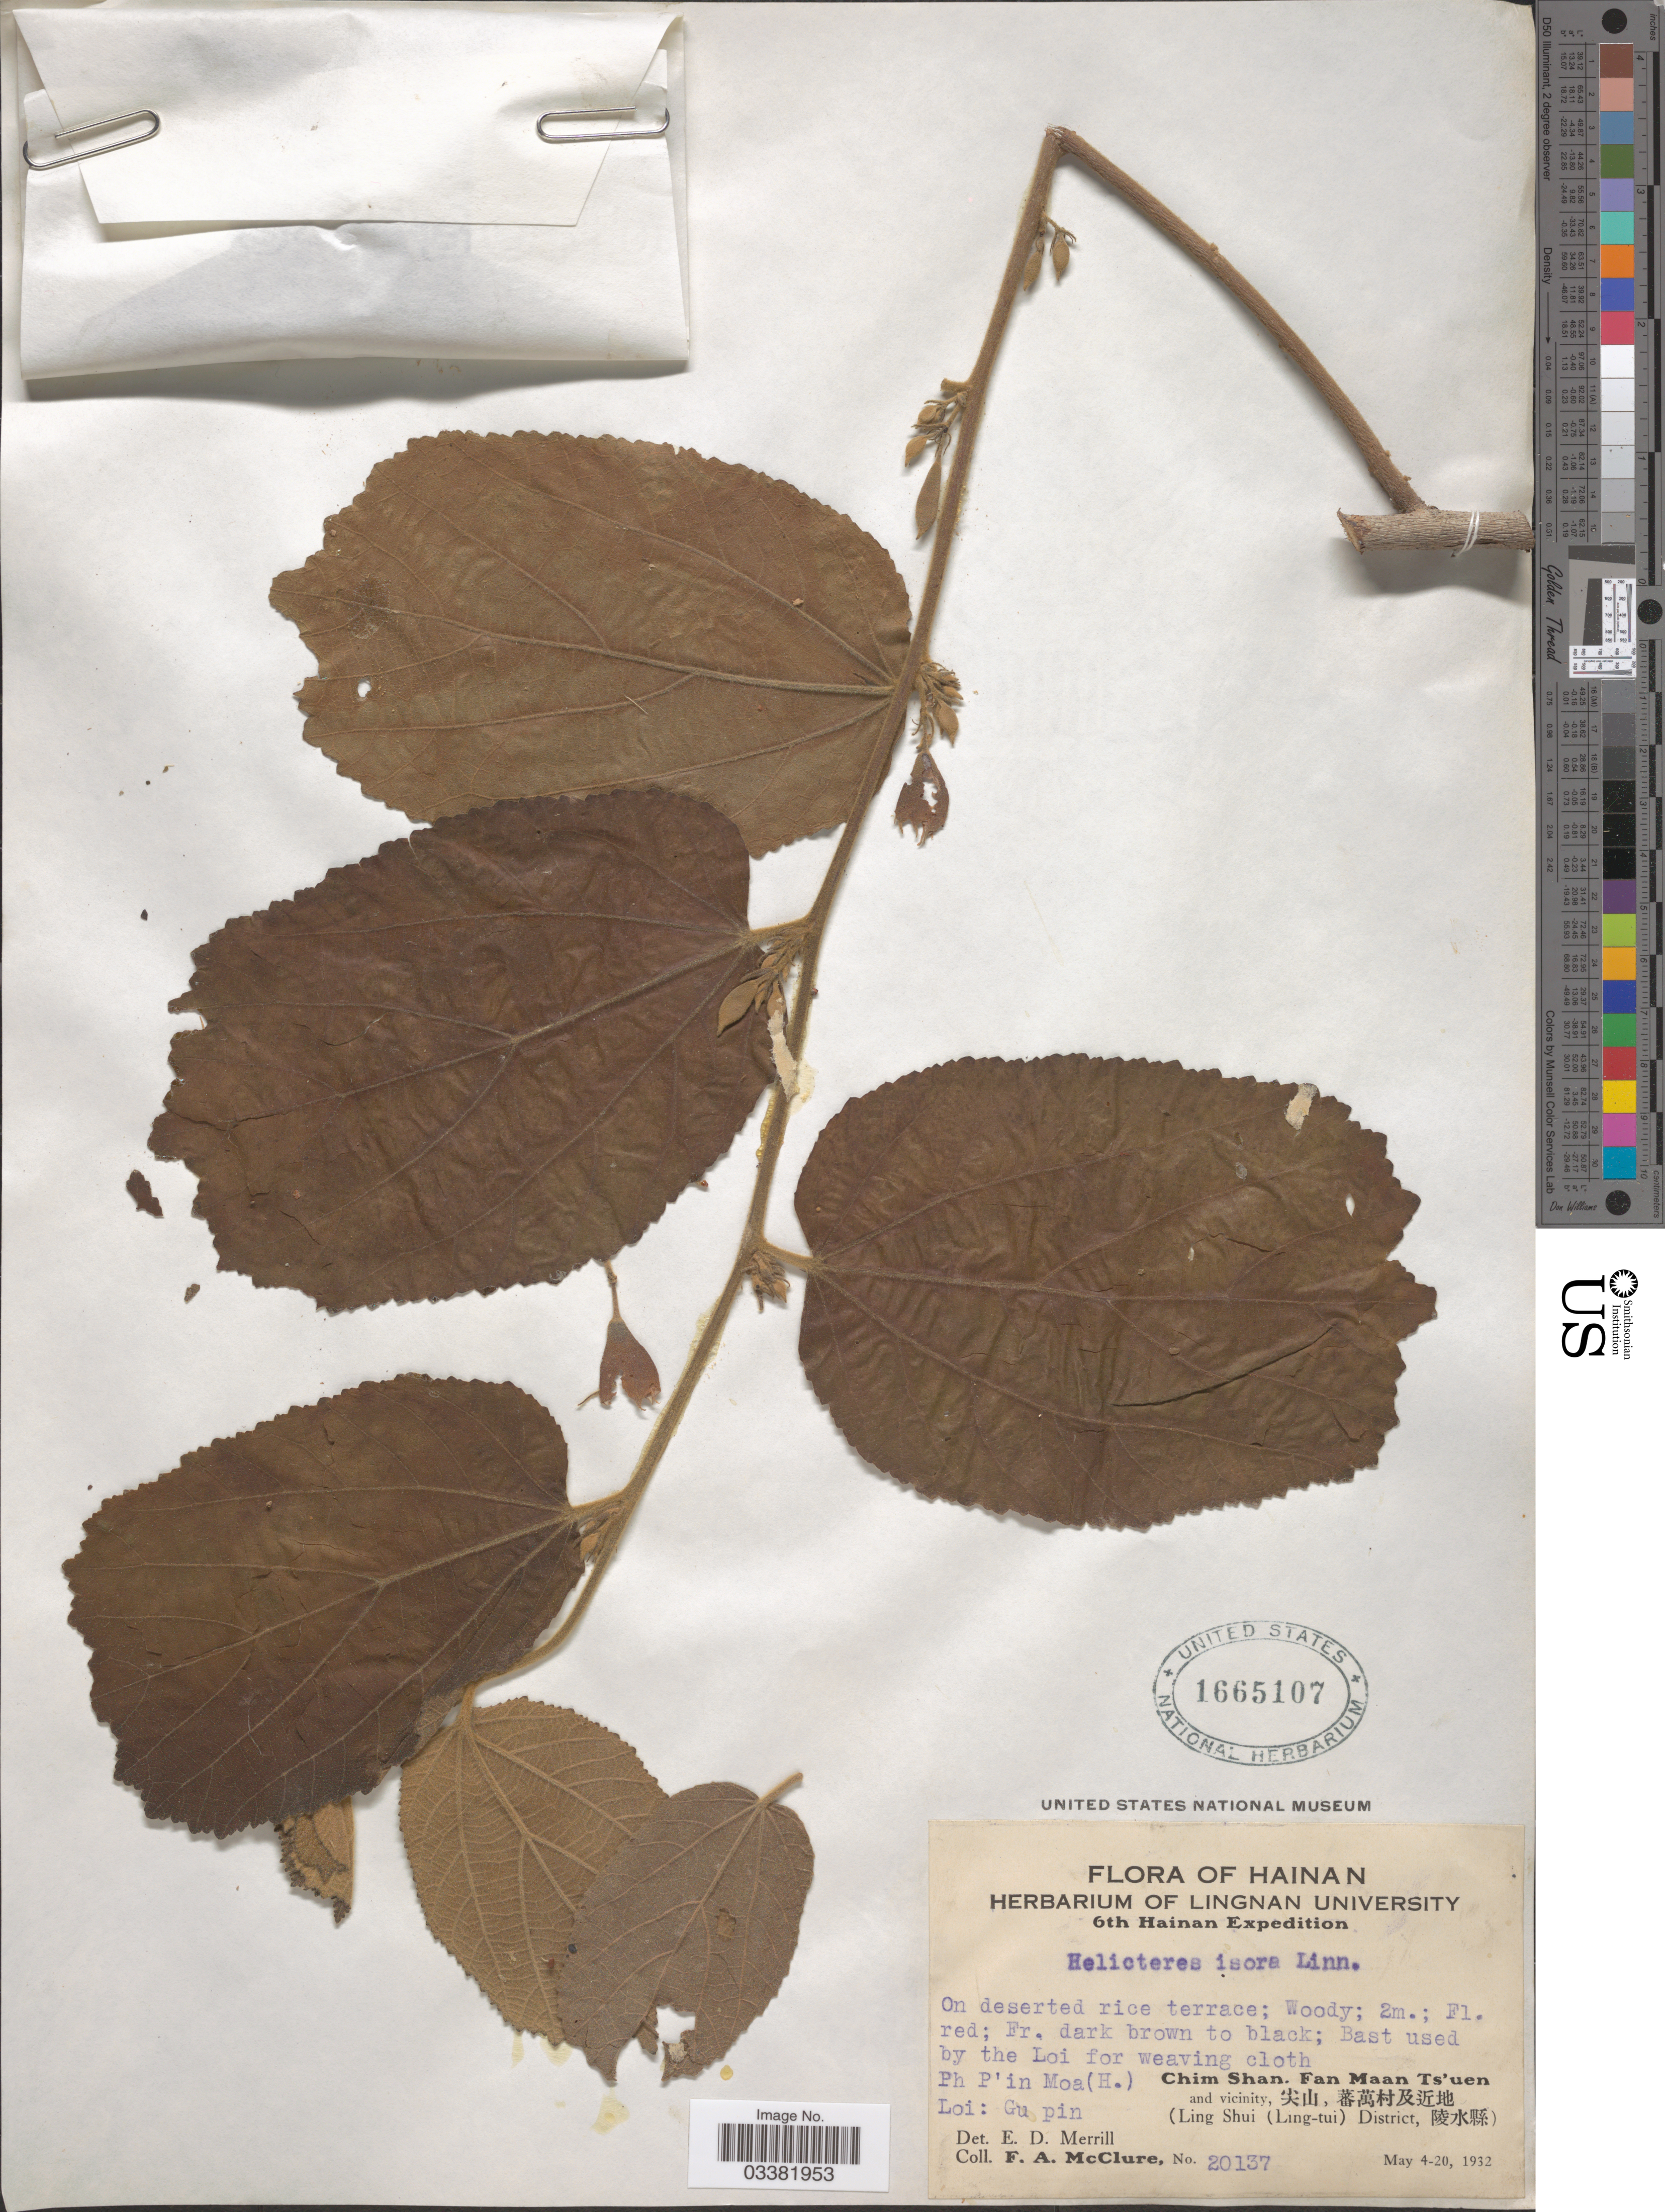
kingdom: Plantae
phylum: Tracheophyta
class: Magnoliopsida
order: Malvales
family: Malvaceae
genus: Helicteres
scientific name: Helicteres isora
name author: L.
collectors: F. A. McClure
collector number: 20137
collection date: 1932-05-04/1932-05-20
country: China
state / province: Hainan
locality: Chim Shan. Fan Maan Ts'uen and vicinity, X. (Ling Shui (Ling-tui) District, X).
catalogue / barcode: US 1665107